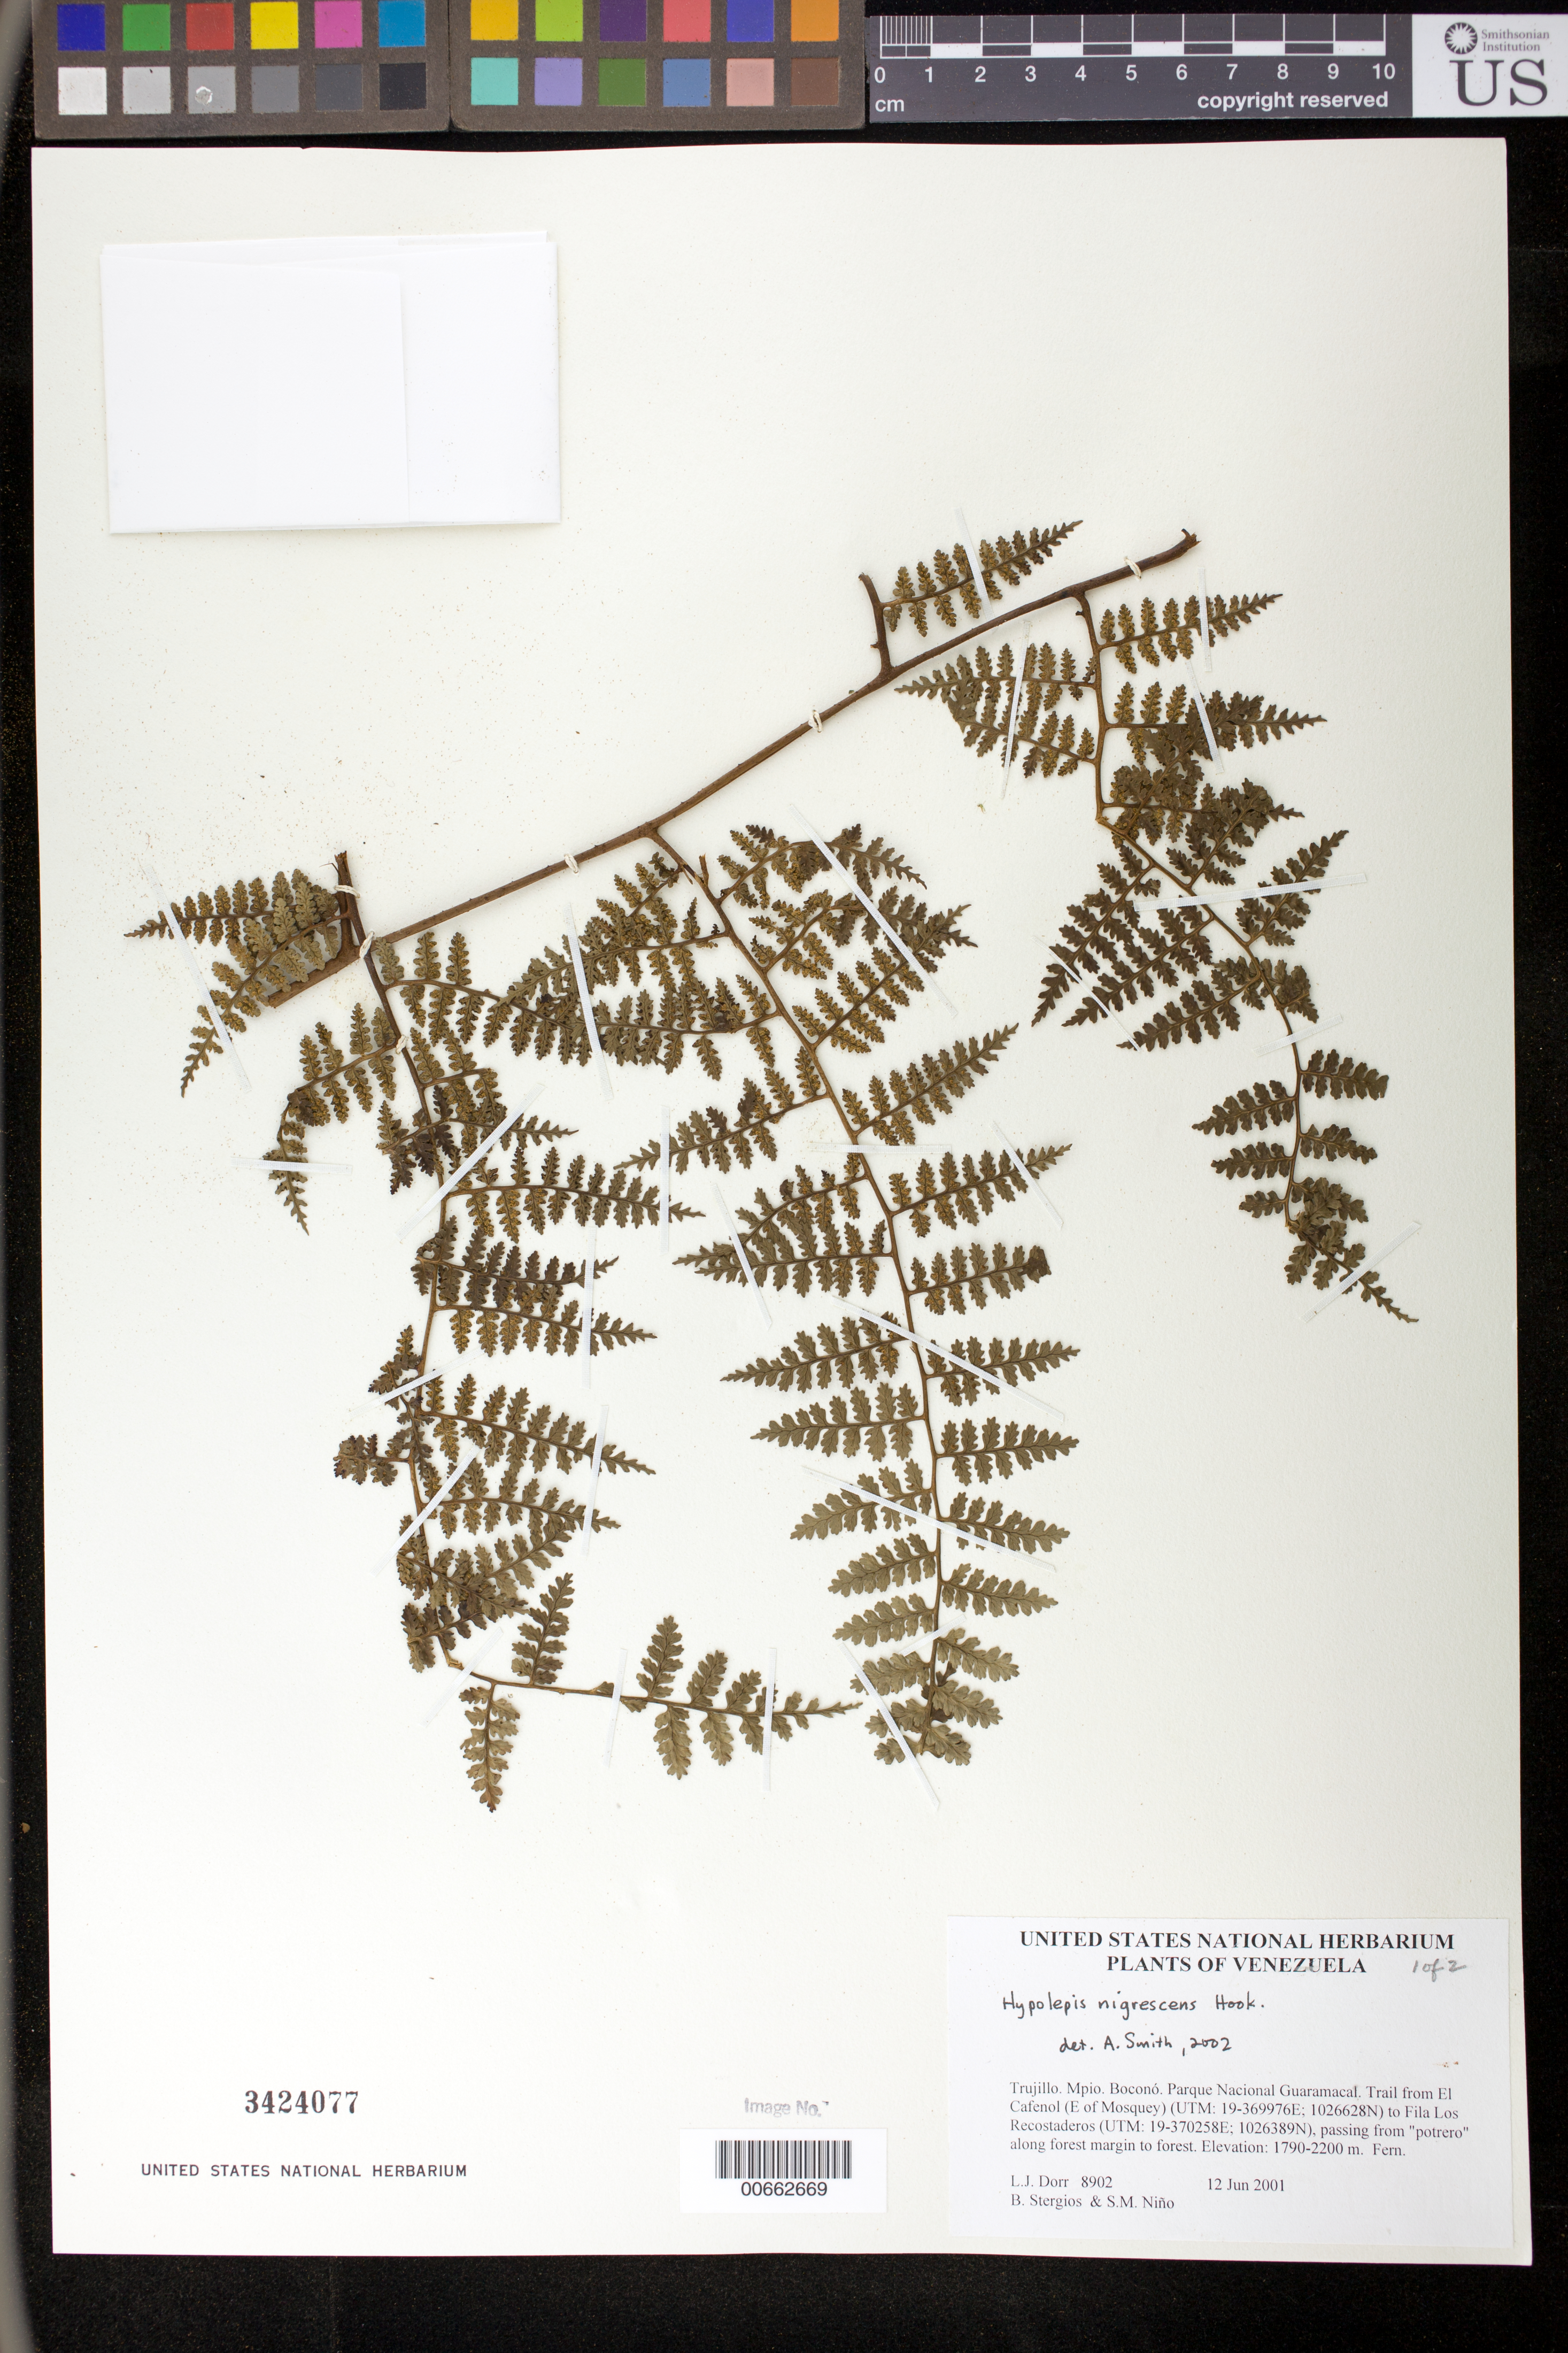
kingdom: Plantae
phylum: Tracheophyta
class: Polypodiopsida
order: Polypodiales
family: Dennstaedtiaceae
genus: Hypolepis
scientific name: Hypolepis nigrescens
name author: Hook.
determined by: Smith, Alan R., (UC)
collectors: L. J. Dorr, B. G. Stergios & S. M. Niño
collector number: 8902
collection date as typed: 12 Jun 2001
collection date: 2001-06-12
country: Venezuela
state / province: Trujillo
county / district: Boconó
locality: Parque Nacional Guaramacal. Trail from El Cafenol (E of Mosquey) to Fila Los Recostaderos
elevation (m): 1790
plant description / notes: PORT, US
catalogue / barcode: US 3424077